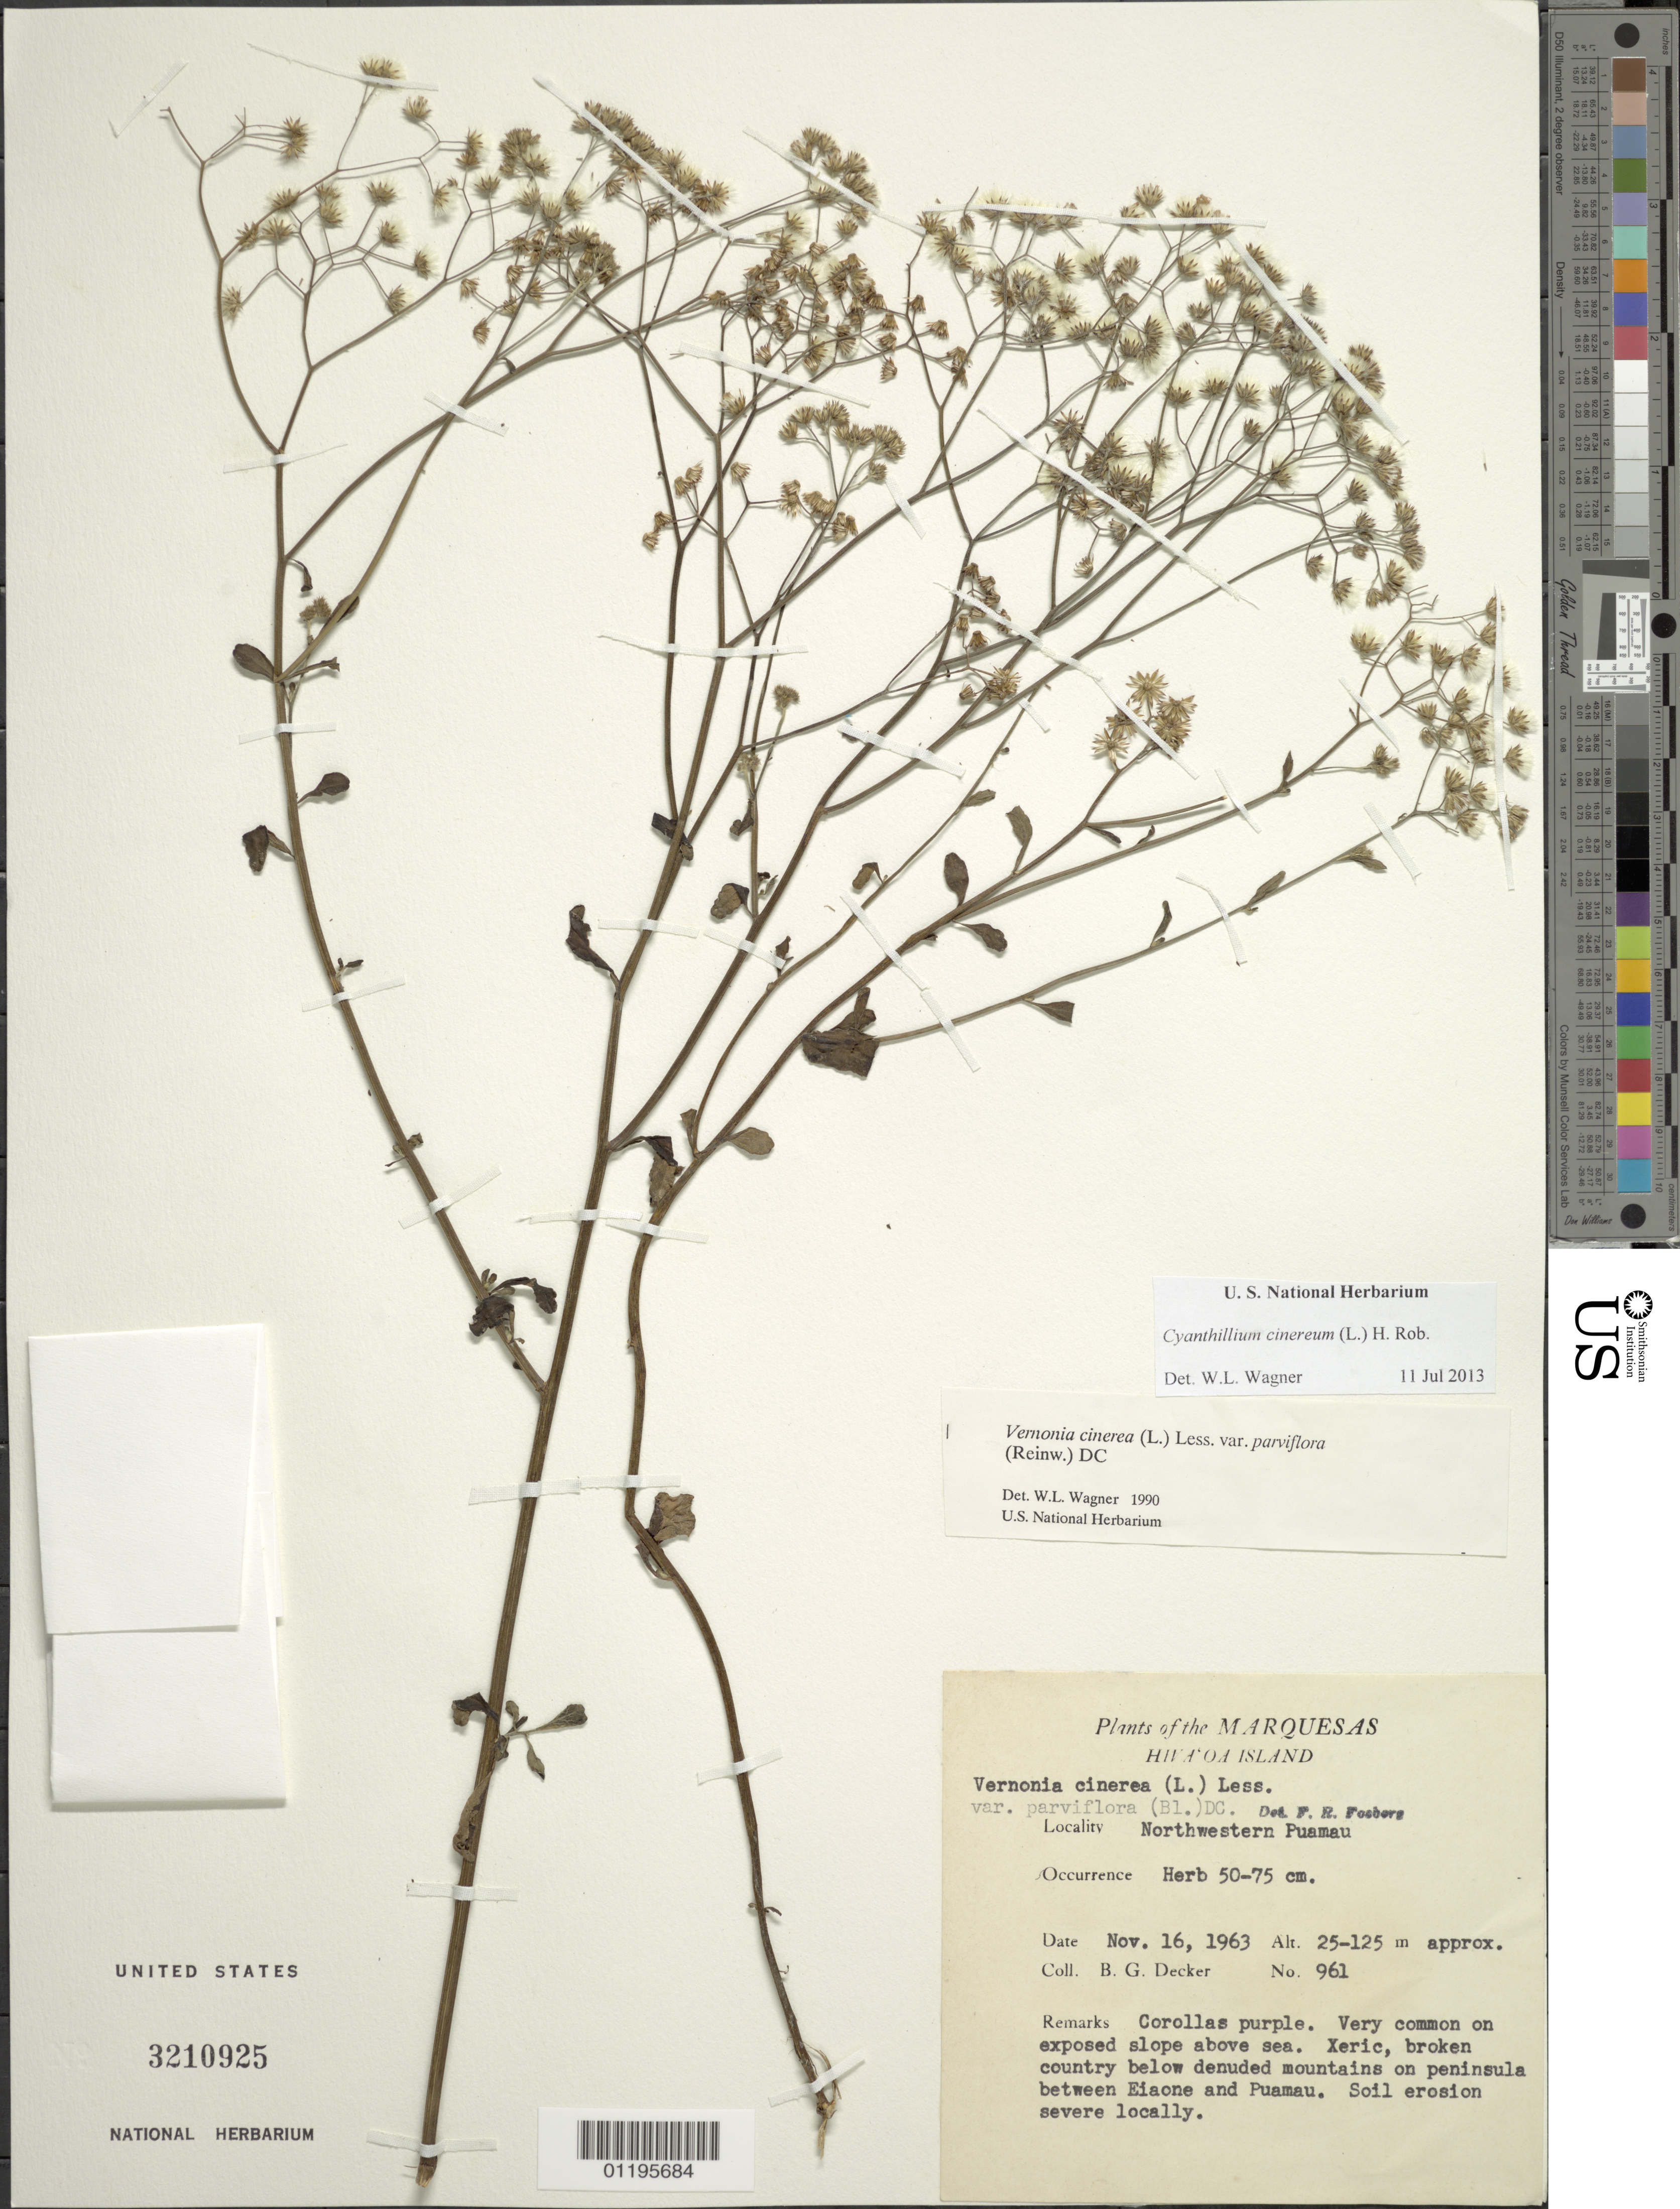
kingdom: Plantae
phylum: Tracheophyta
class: Magnoliopsida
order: Asterales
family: Asteraceae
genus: Cyanthillium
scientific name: Cyanthillium cinereum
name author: (L.) H. Rob.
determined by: Wagner, W. L., (BOT), Smithsonian Institution - National Museum of Natural History (UNITED STATES)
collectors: B. G. Decker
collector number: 961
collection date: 1963-11-16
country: French Polynesia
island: Hiva Oa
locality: NW Puamau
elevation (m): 25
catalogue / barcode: US 3210925